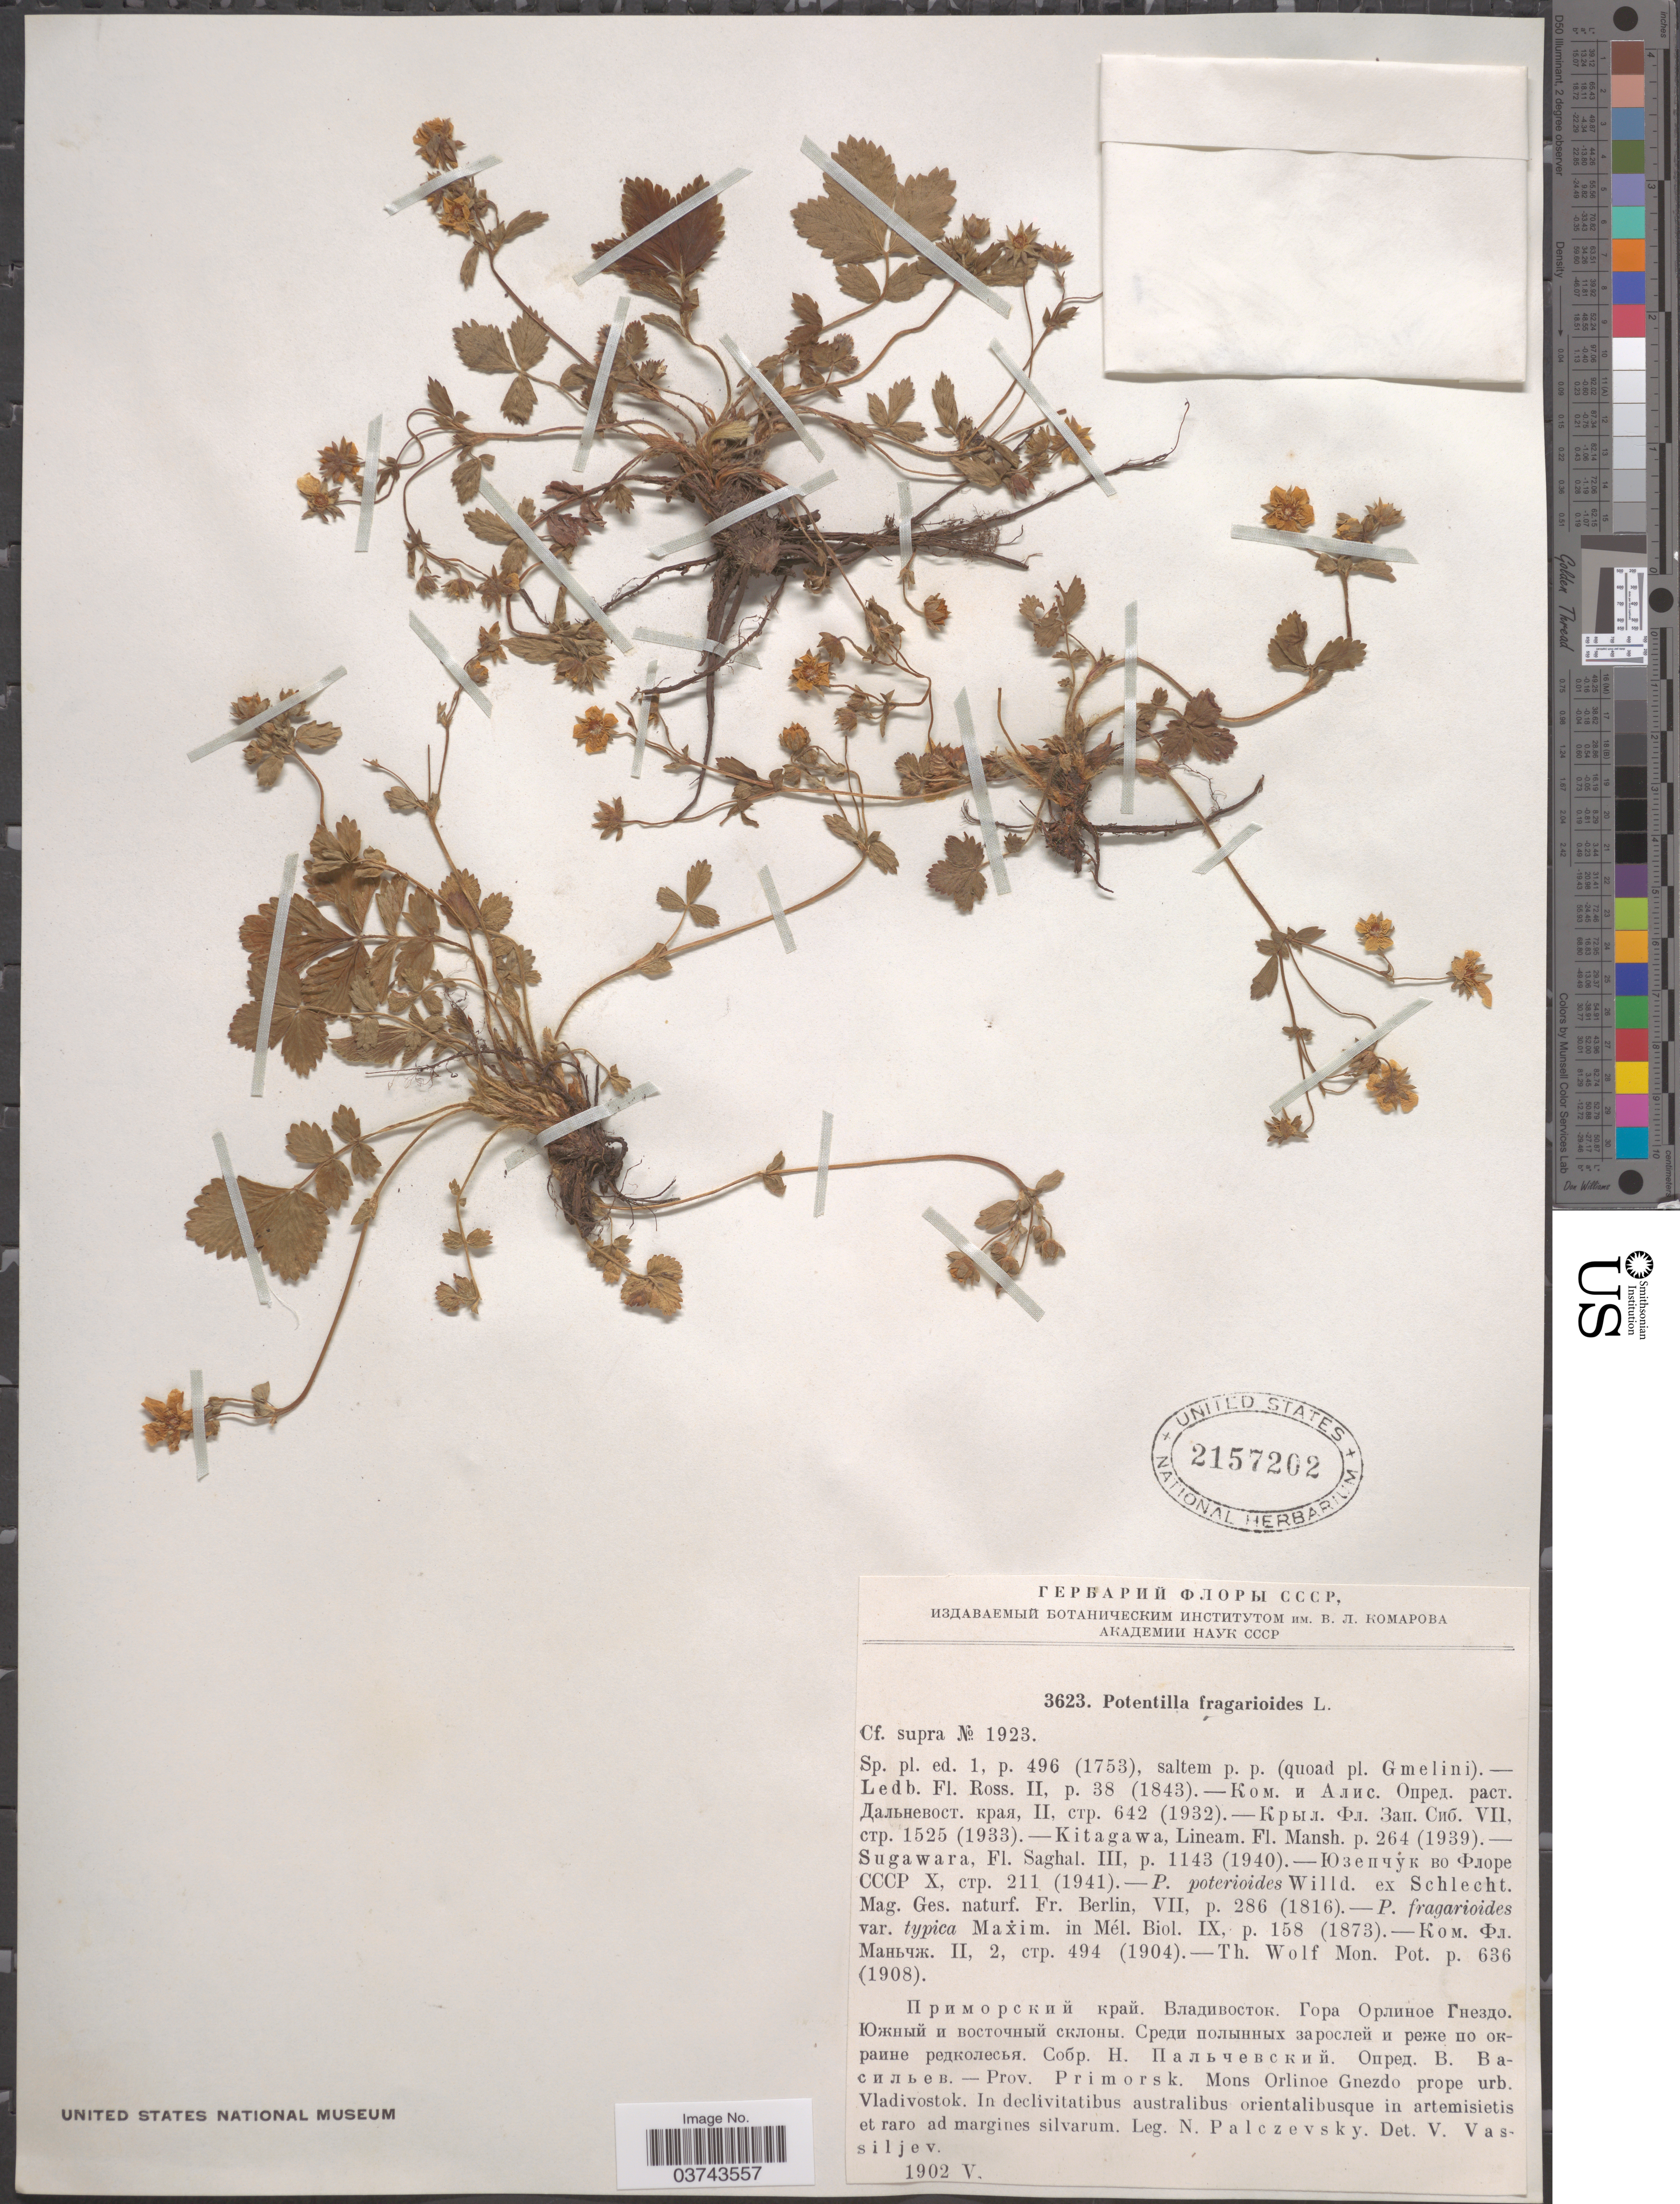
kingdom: Plantae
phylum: Tracheophyta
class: Magnoliopsida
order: Rosales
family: Rosaceae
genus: Potentilla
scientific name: Potentilla fragarioides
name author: L.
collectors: N. Palczevsky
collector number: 3623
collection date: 1902-05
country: Russian Federation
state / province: Primorsky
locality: Prov. Primorsk. Mons Orlinoe Gnezdo prope urb. Vladivostok.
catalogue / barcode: US 2157202